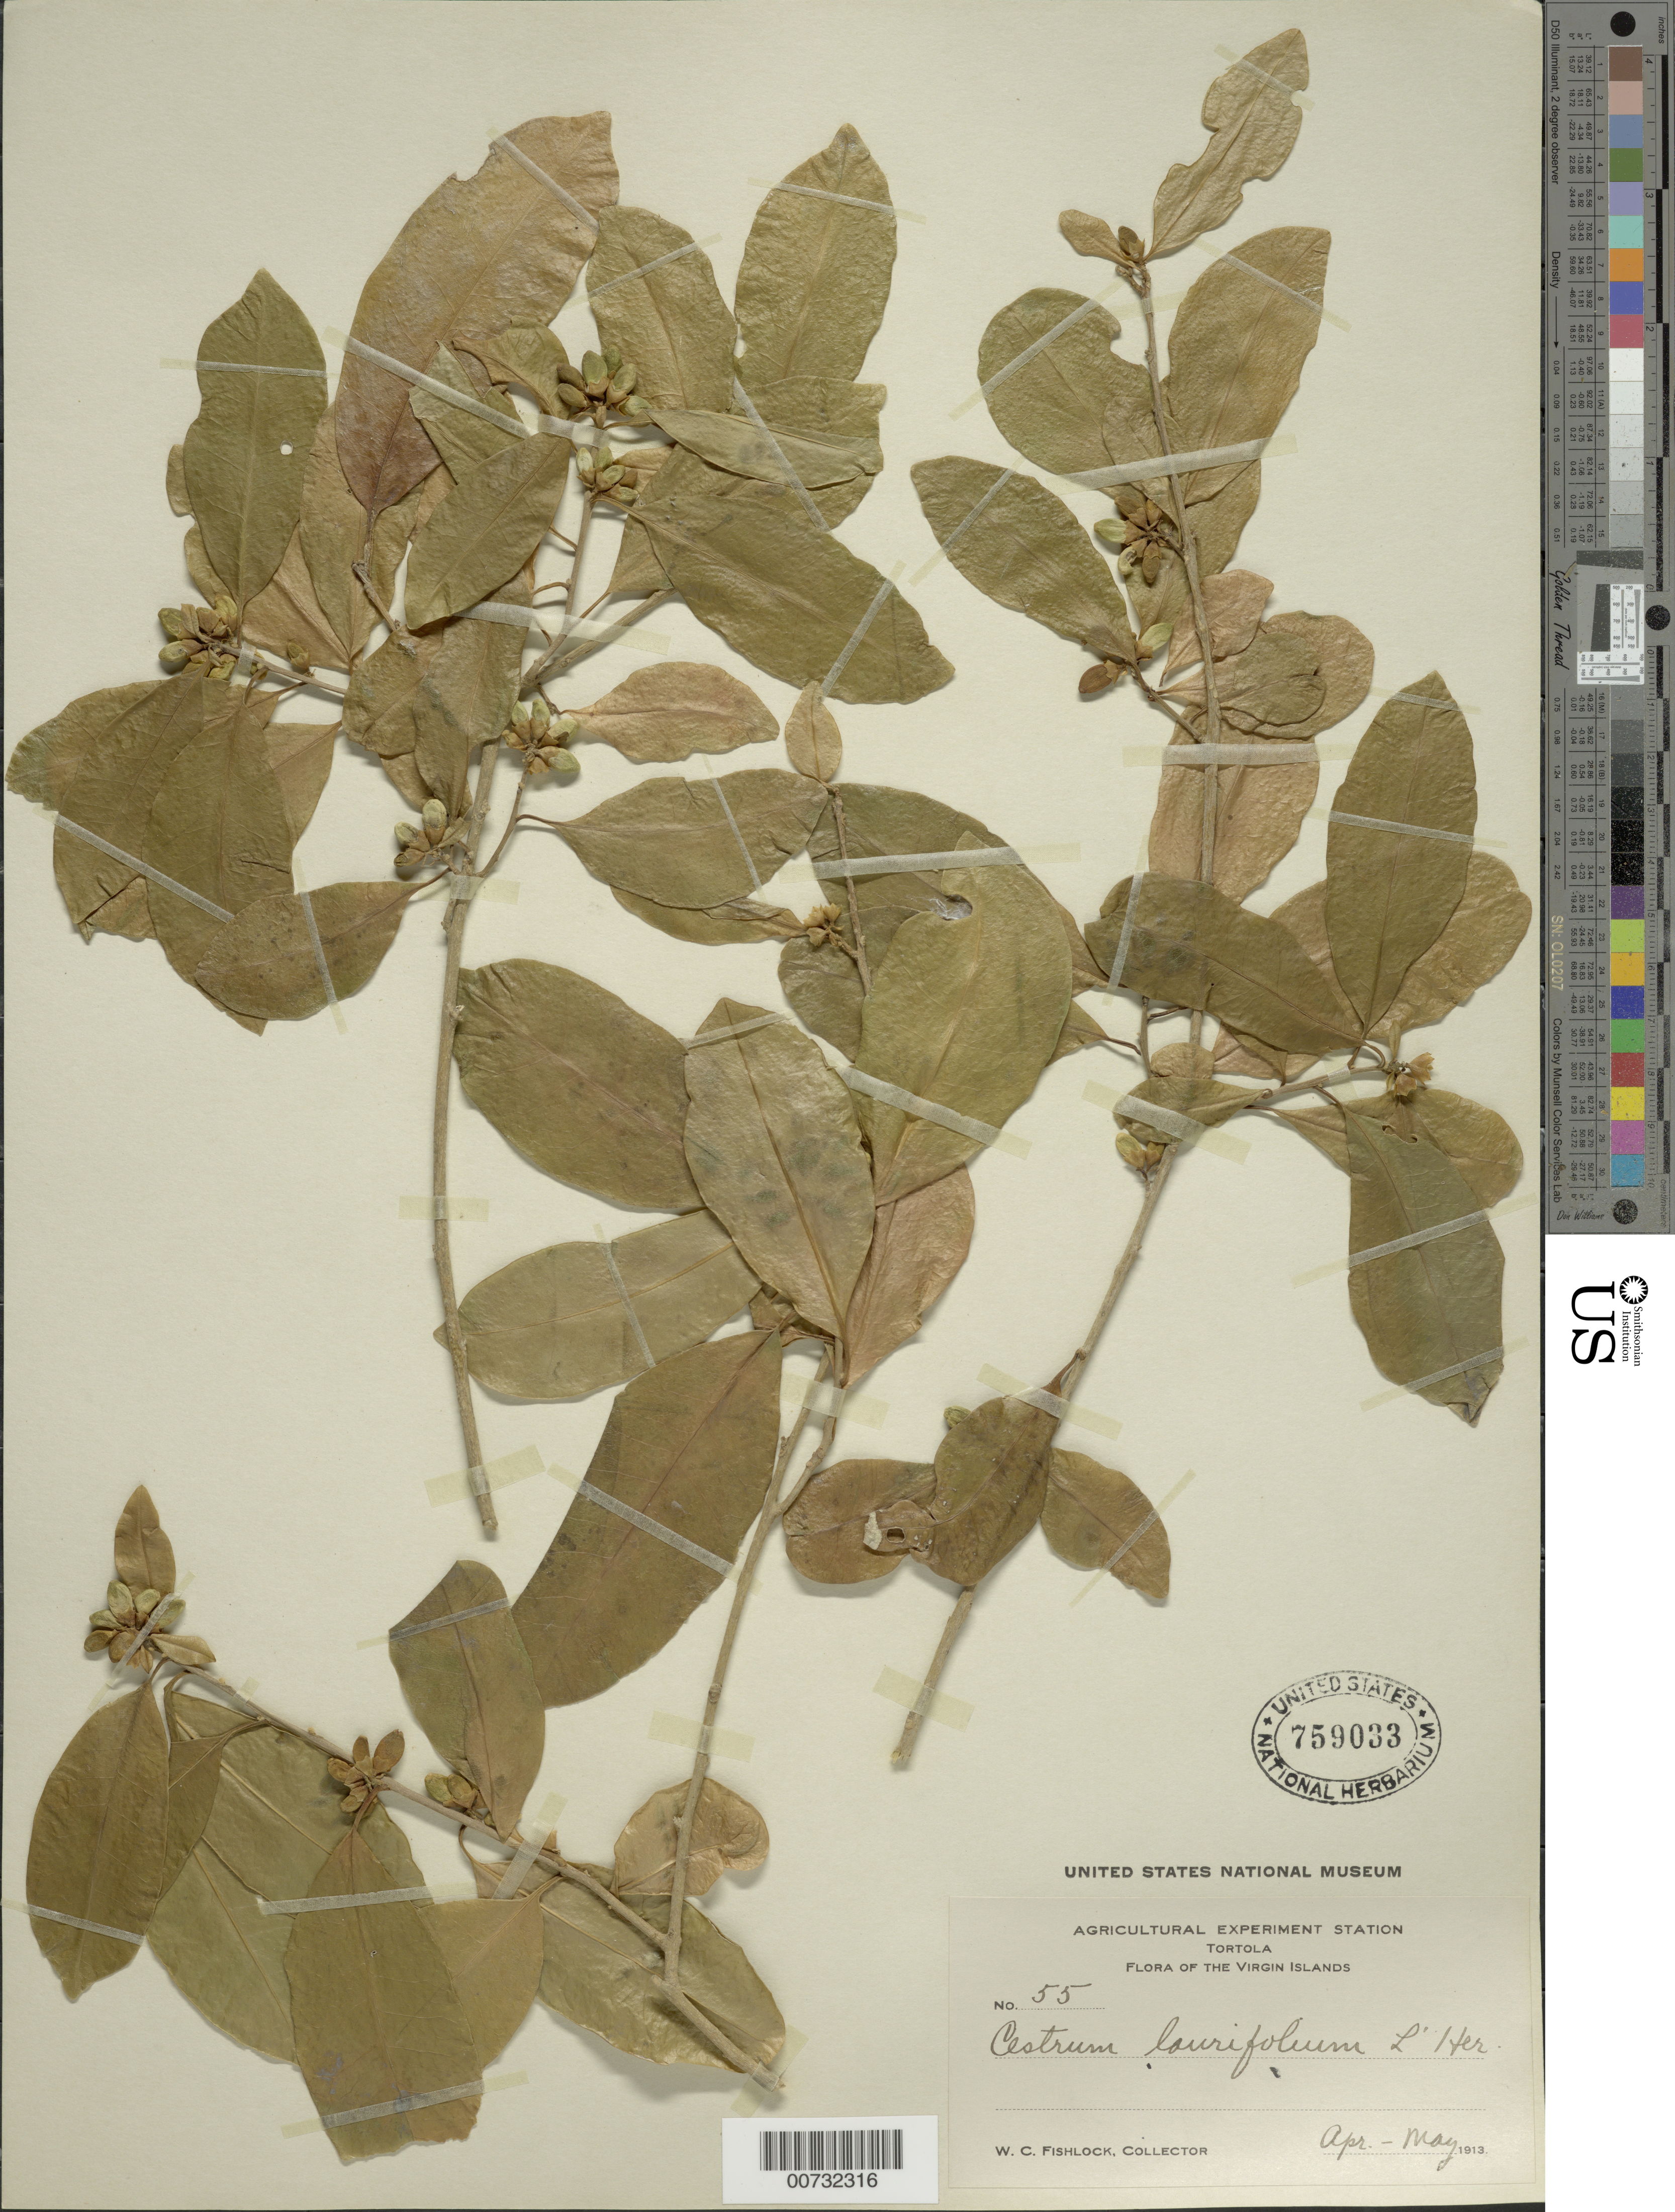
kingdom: Plantae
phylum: Tracheophyta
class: Magnoliopsida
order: Solanales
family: Solanaceae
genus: Cestrum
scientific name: Cestrum laurifolium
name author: L'Hér.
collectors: W. Fishlock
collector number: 55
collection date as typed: Apr 1913 to -- May 1913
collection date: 1913-04/1913-05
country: British Virgin Islands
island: Tortola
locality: Tortola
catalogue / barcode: US 759033